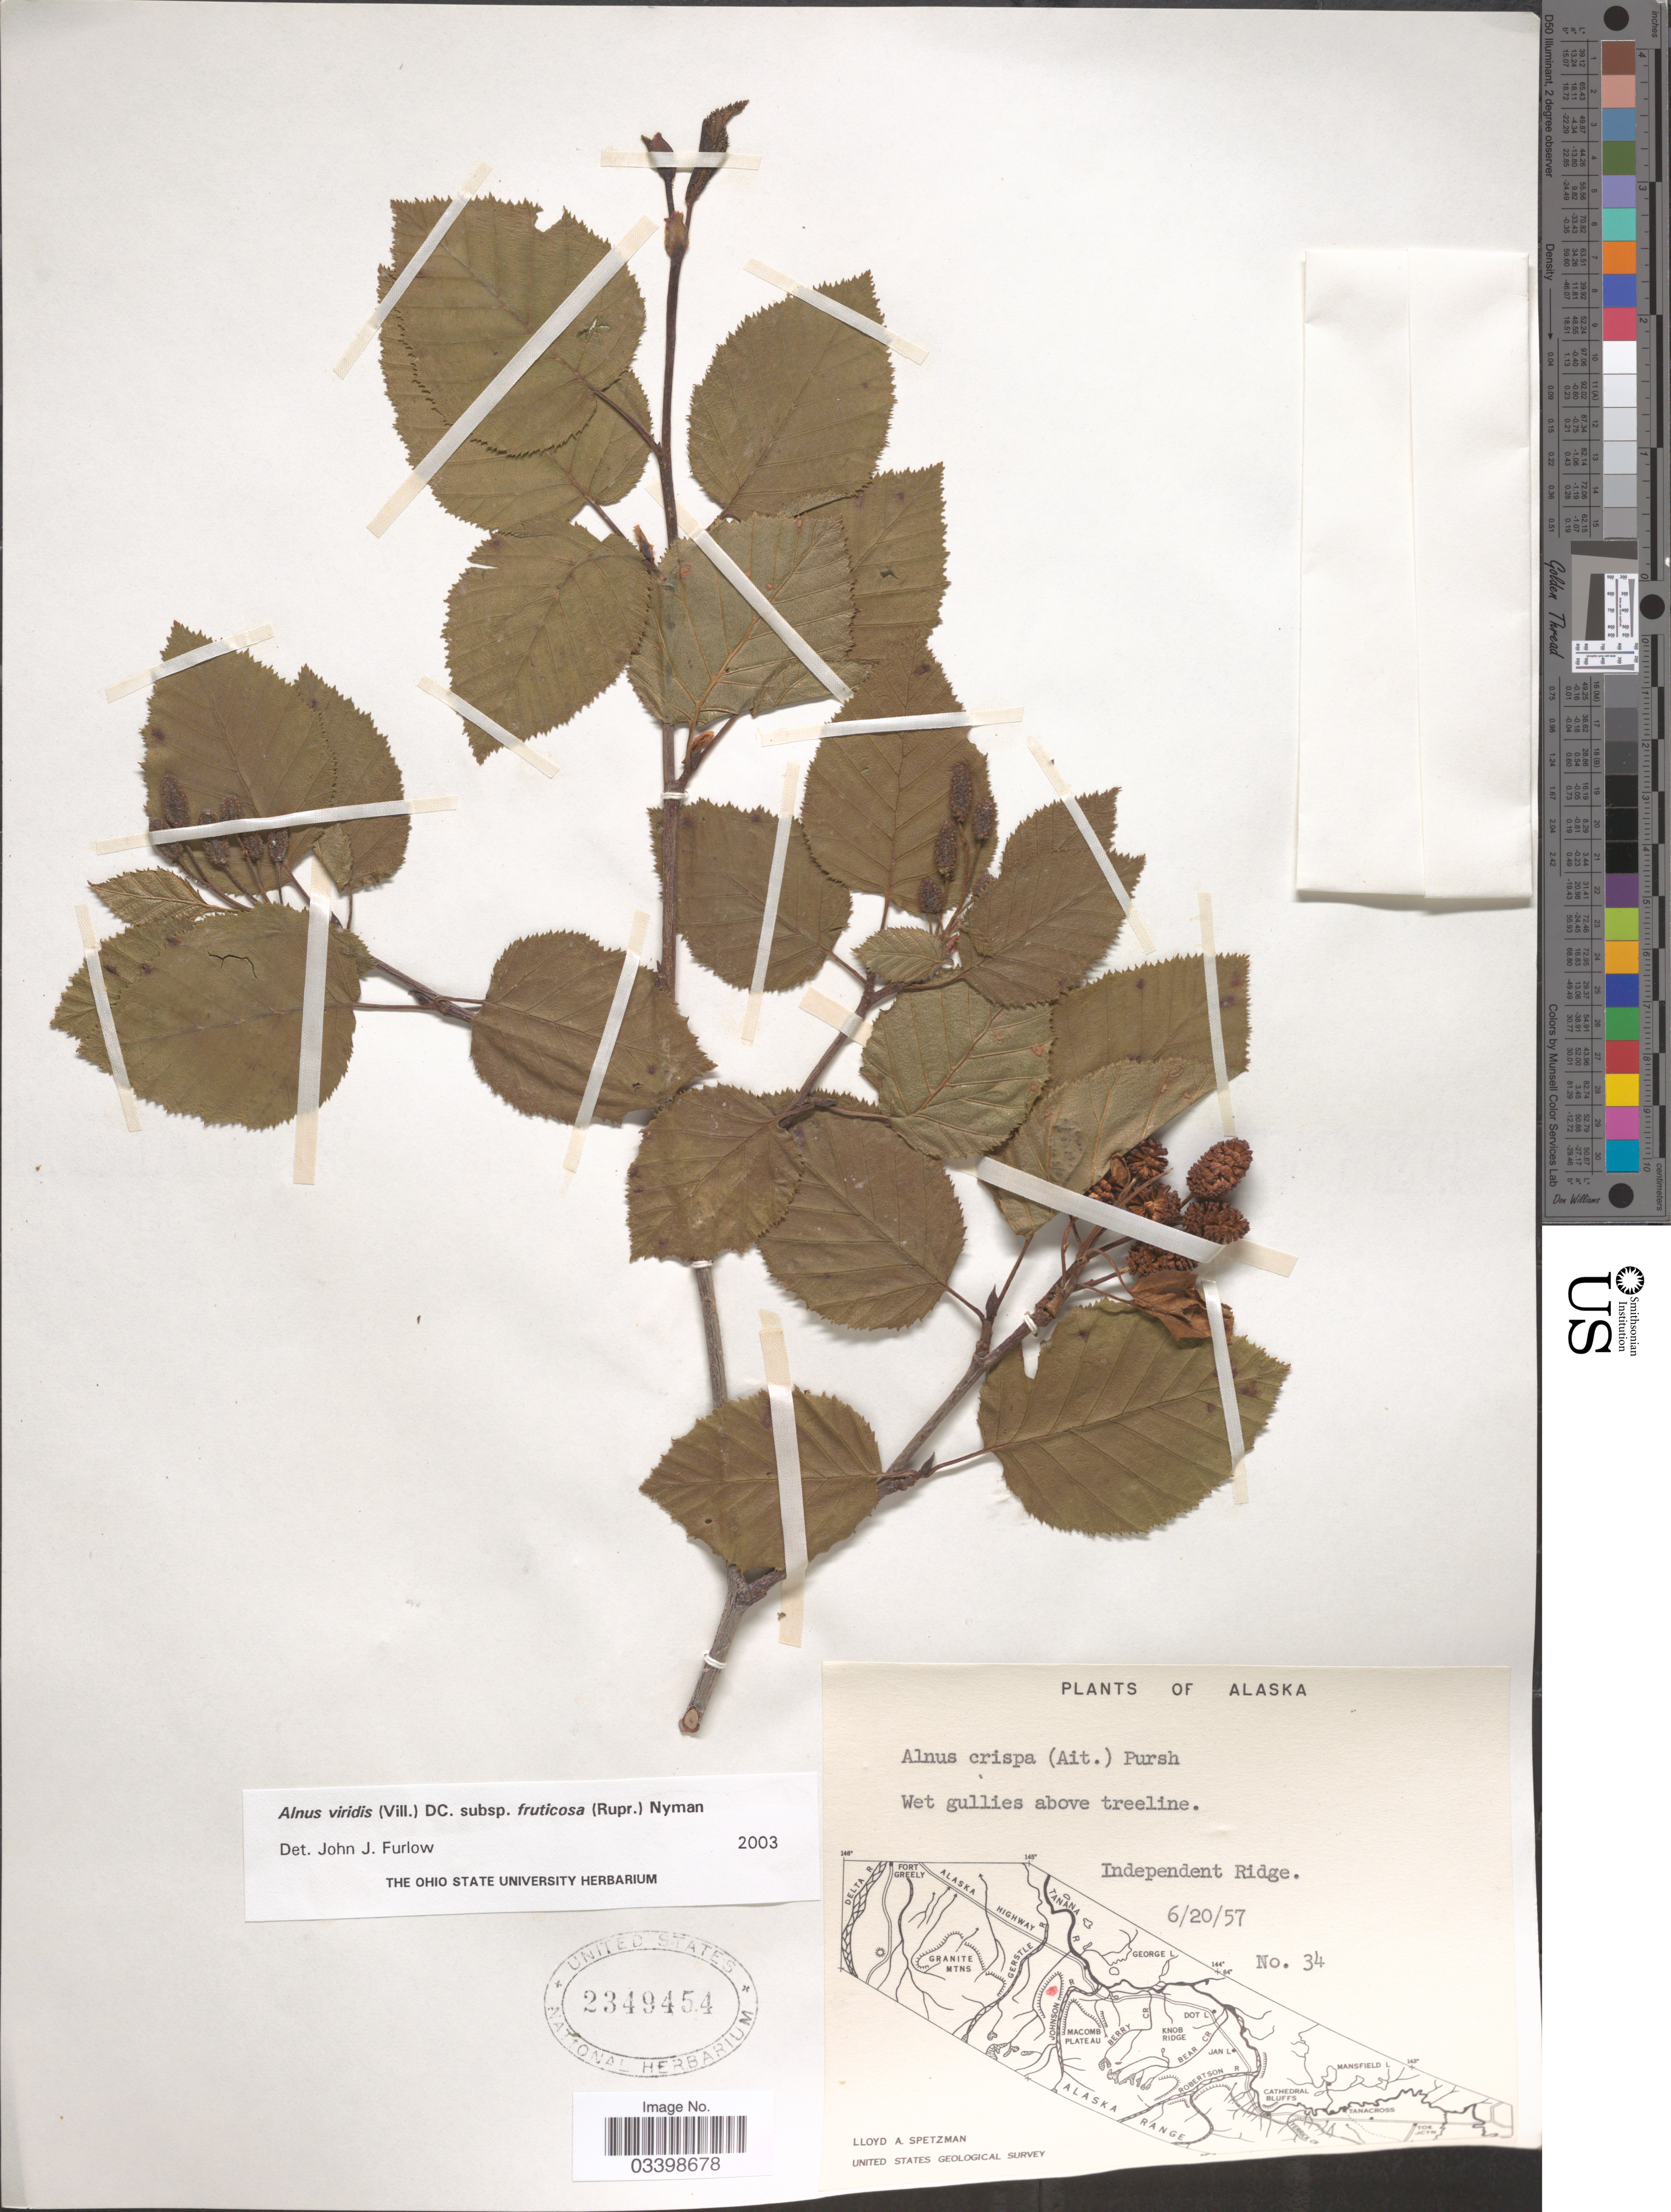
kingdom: Plantae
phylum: Tracheophyta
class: Magnoliopsida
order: Fagales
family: Betulaceae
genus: Alnus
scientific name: Alnus viridis subsp. fruticosa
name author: (Rupr.) Nyman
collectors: L. Spetzman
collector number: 34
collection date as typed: Transcribed d/m/y: 20/6/57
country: United States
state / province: Alaska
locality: Independent Ridge.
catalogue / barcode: US 2349454